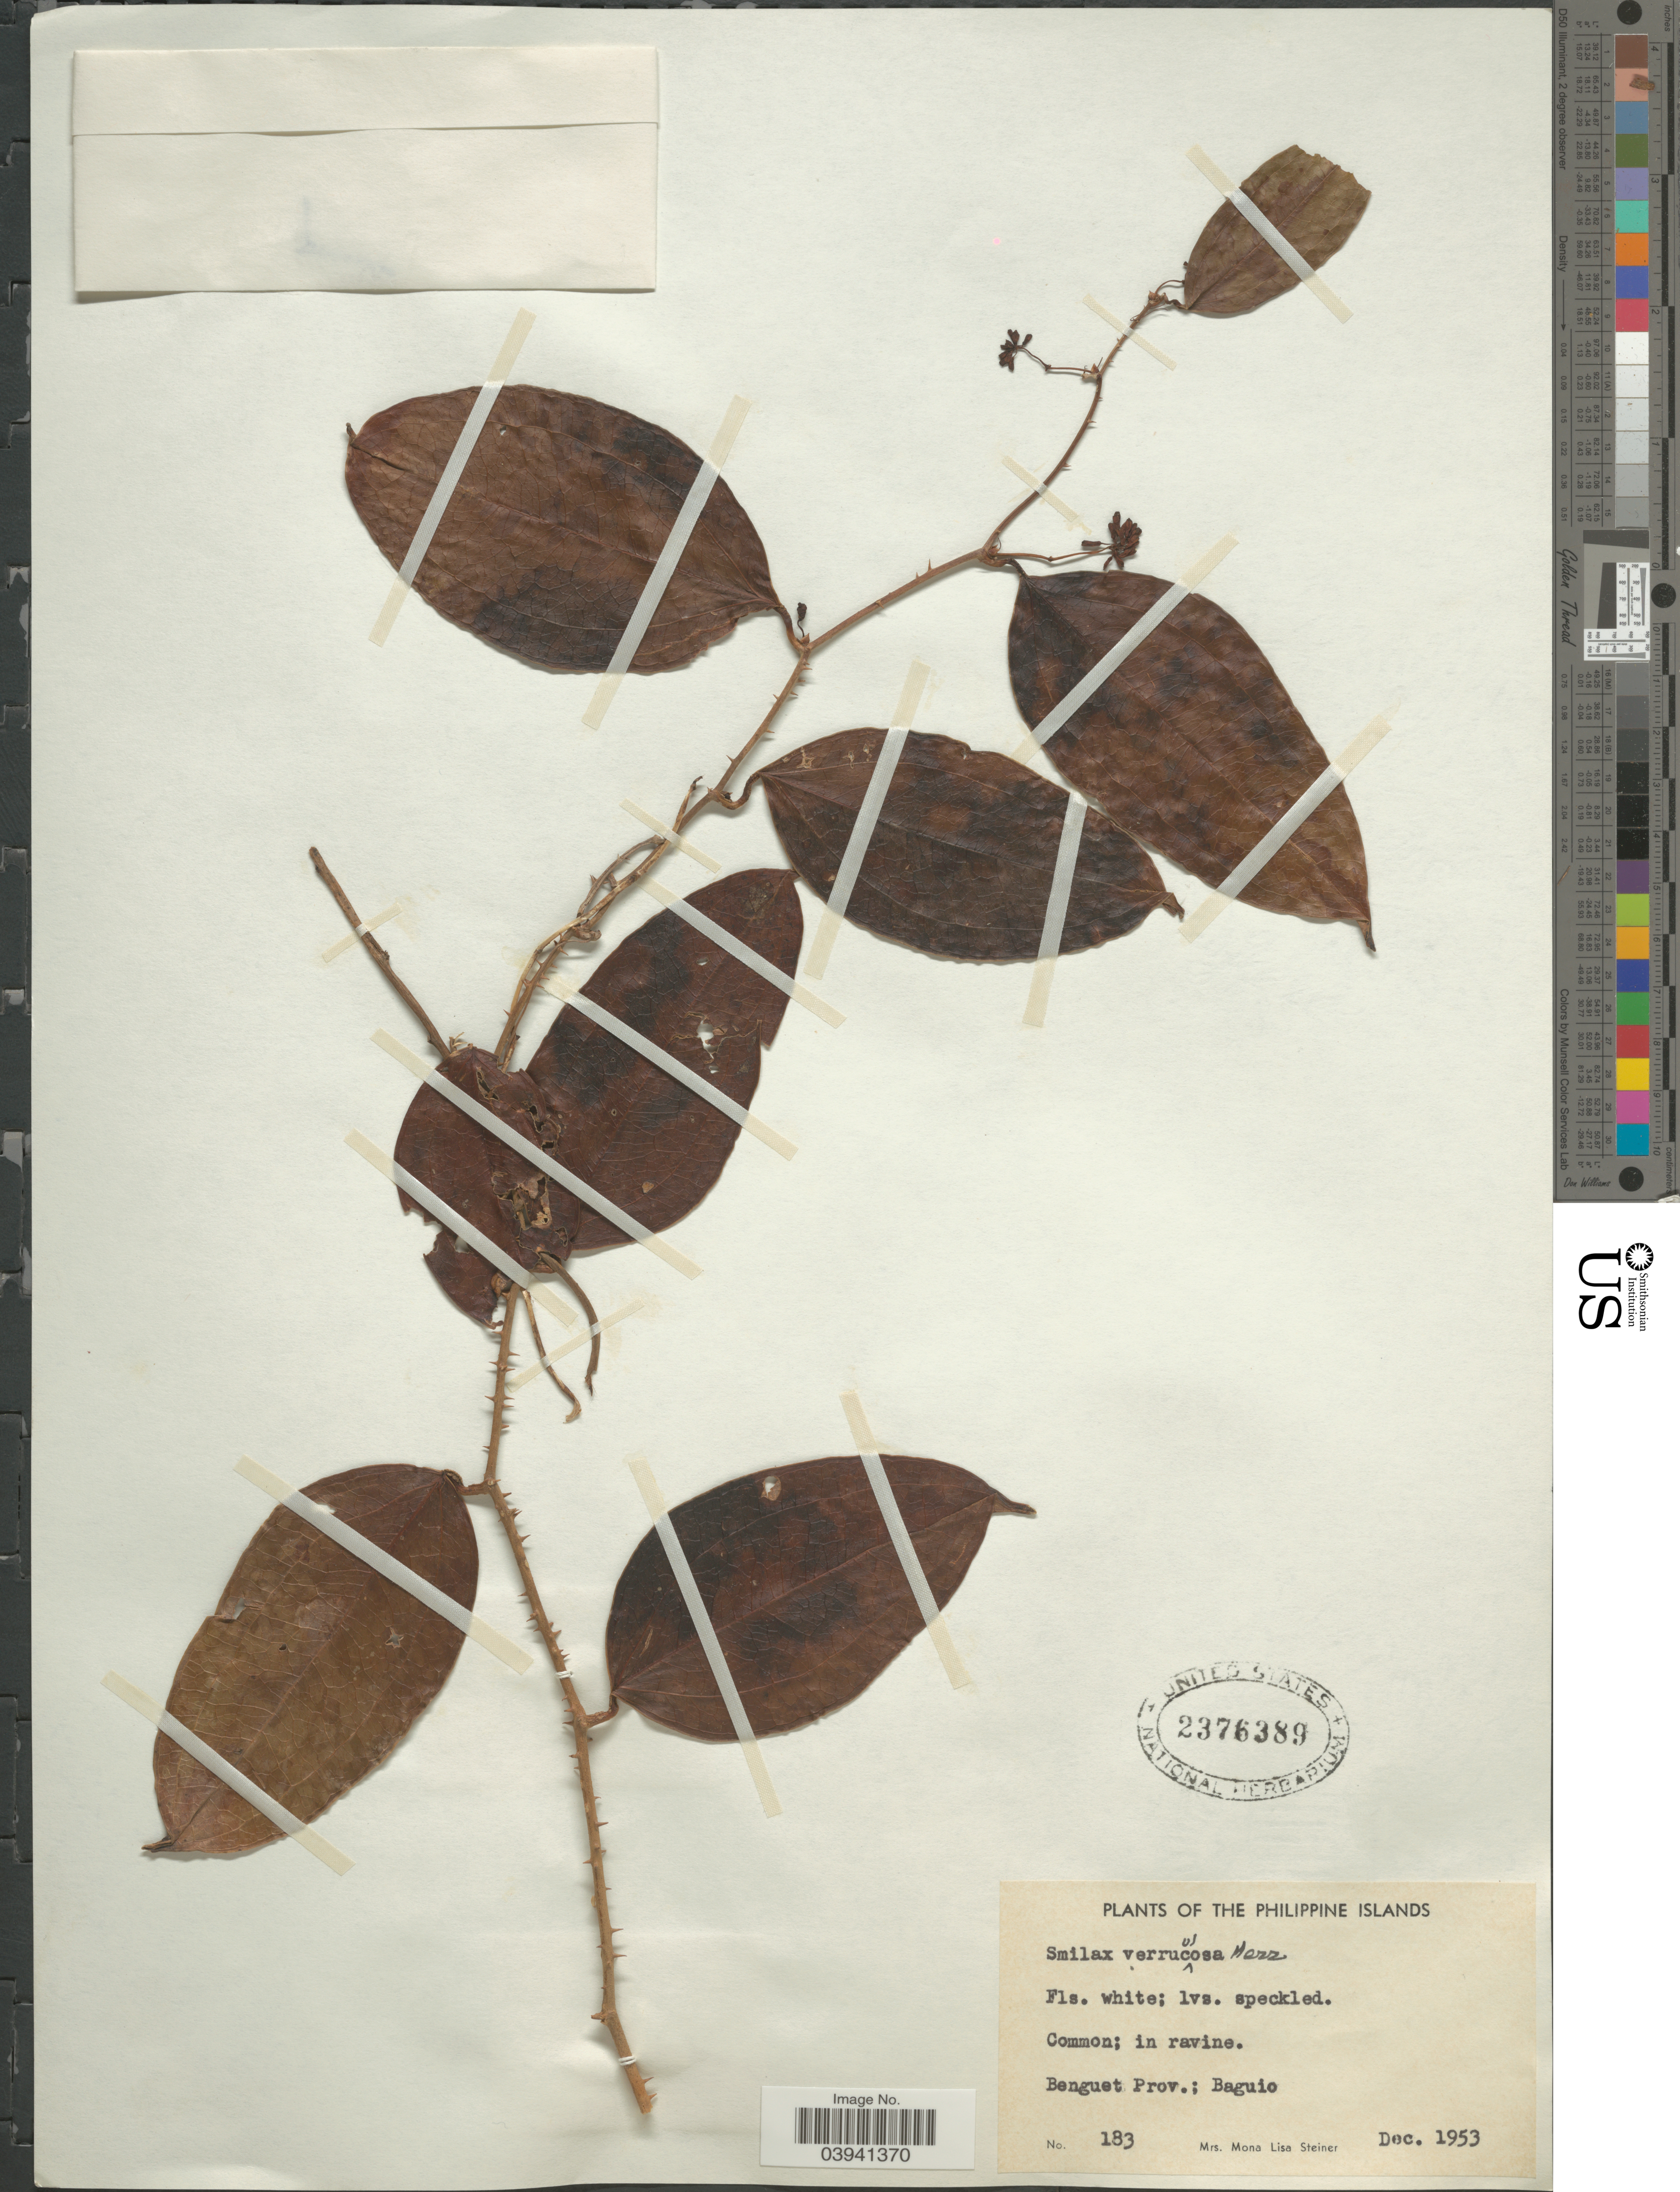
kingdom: Plantae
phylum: Tracheophyta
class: Liliopsida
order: Liliales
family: Smilacaceae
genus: Smilax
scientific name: Smilax verruculosa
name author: Merr.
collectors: M. Steiner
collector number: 183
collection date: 1953-12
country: Philippines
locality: Philippine Islands. Benguet Prov.: Baguio.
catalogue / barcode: US 2376389